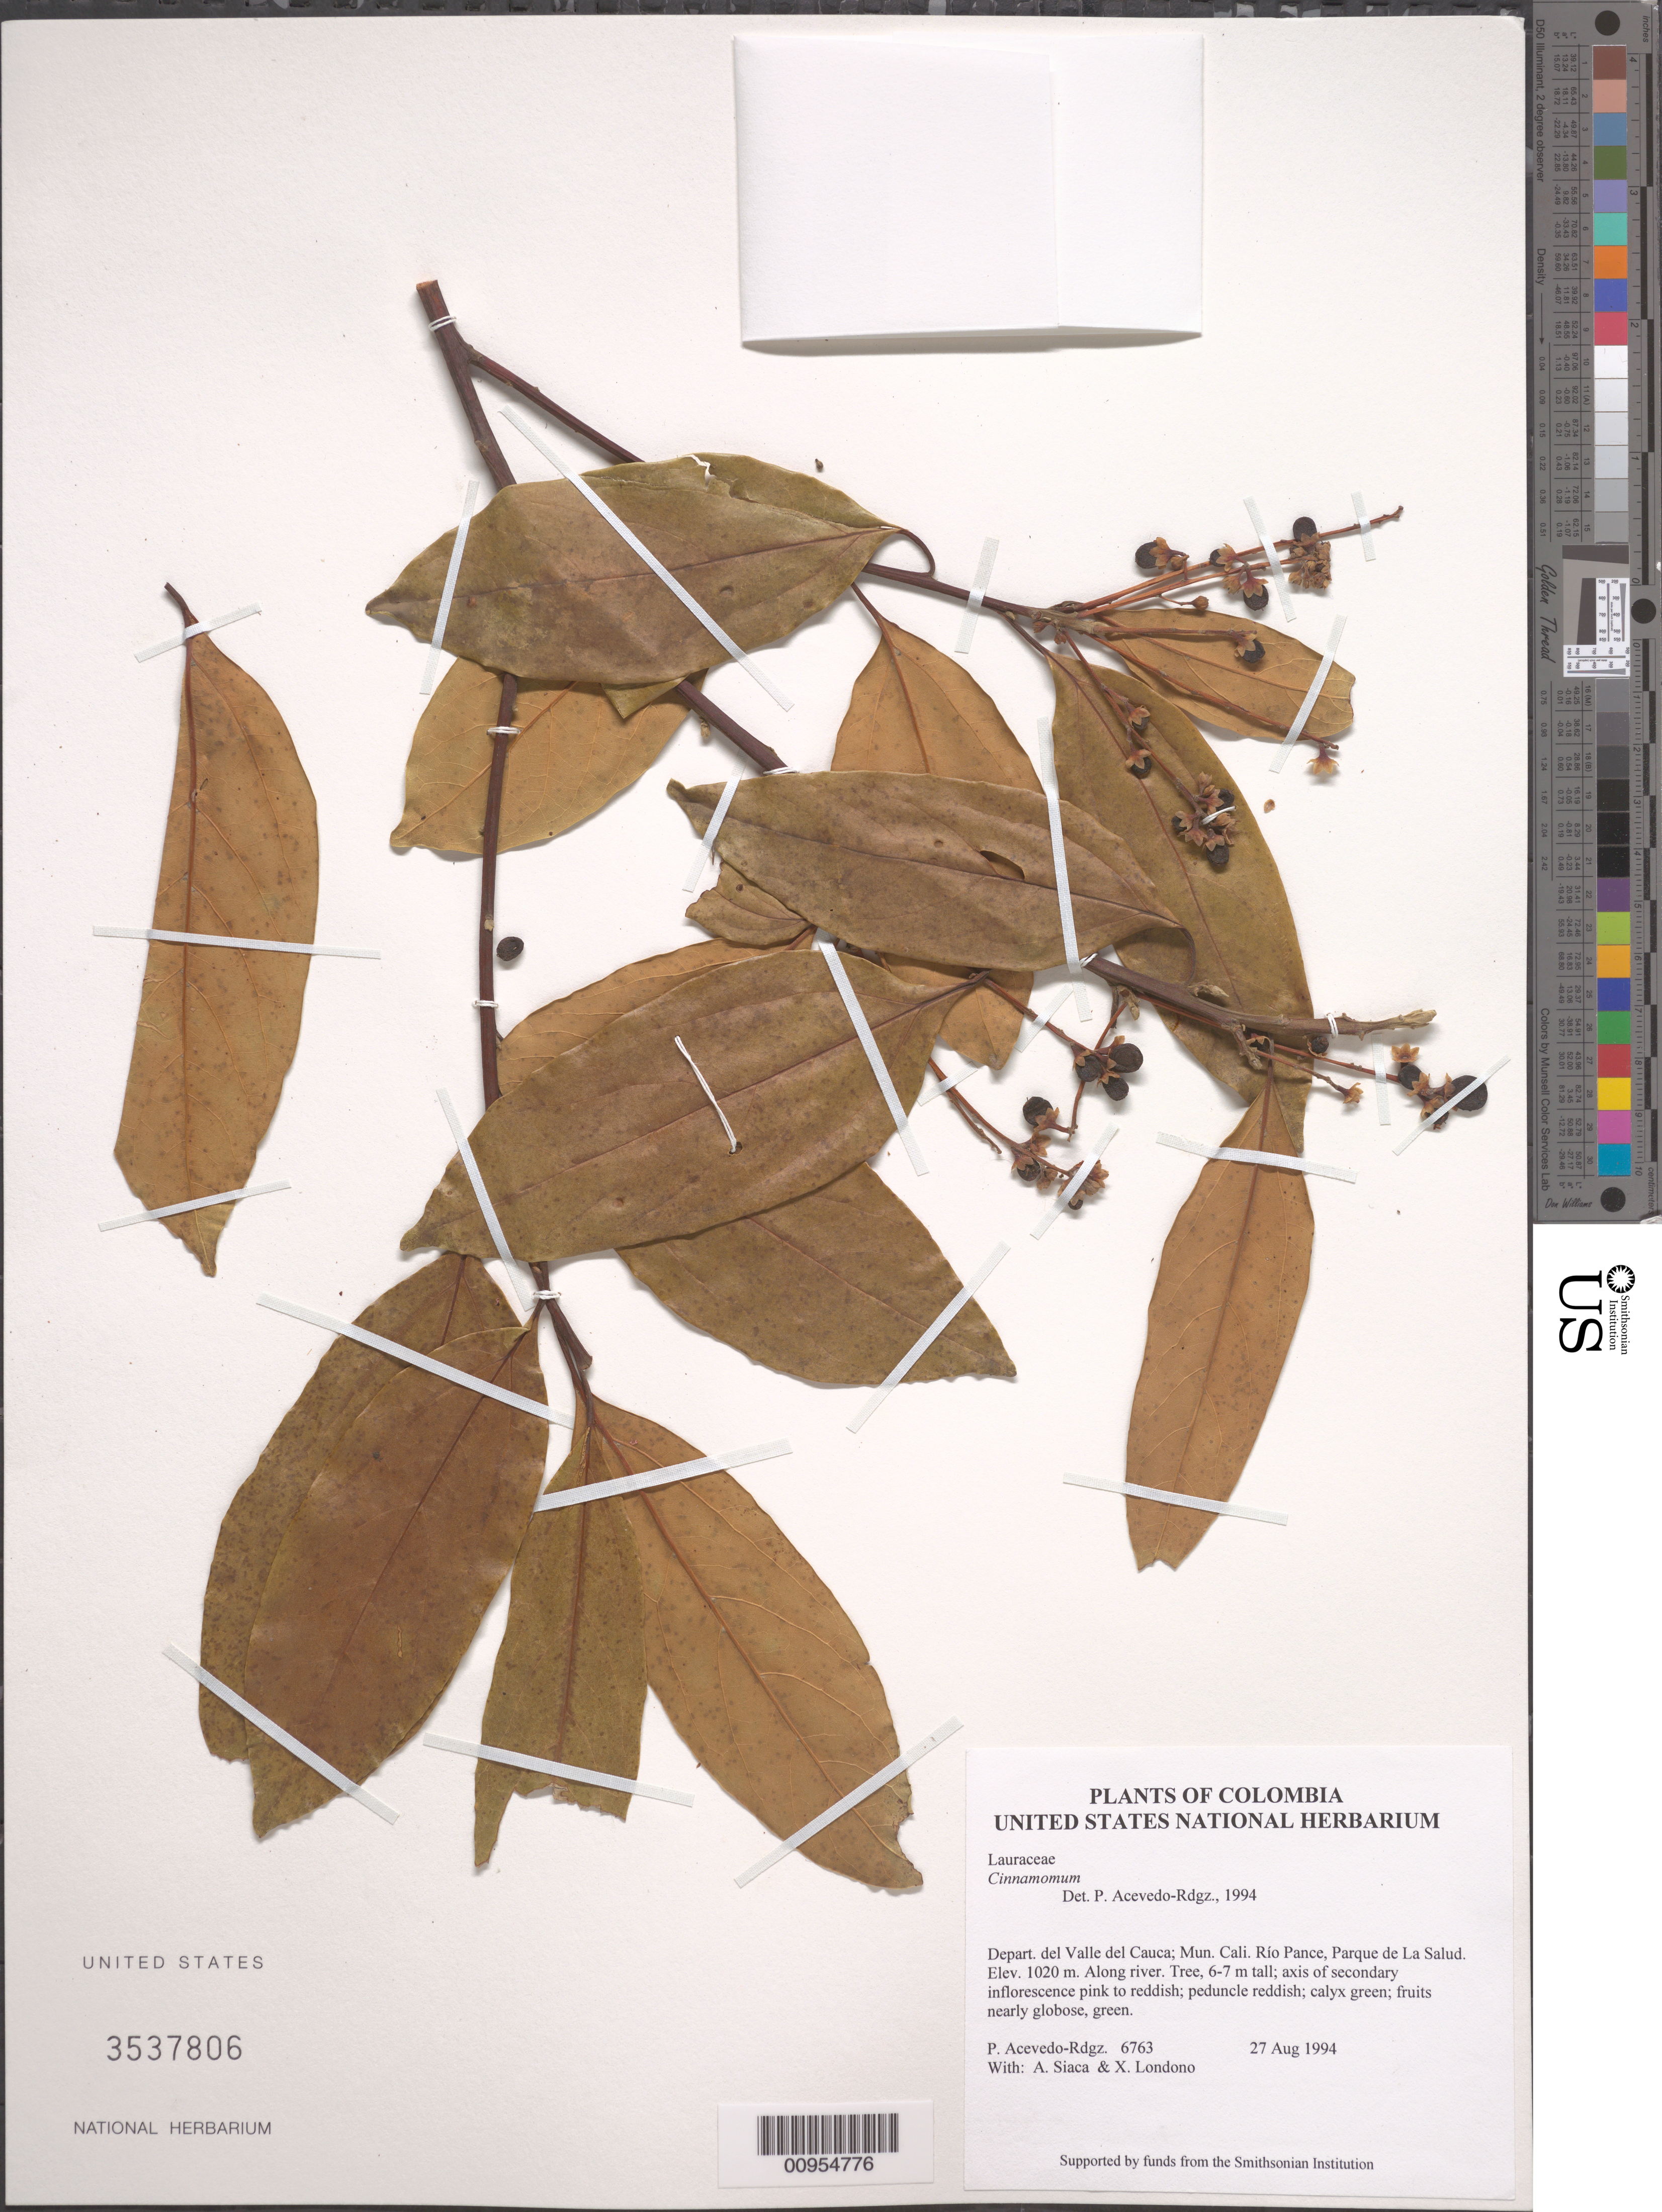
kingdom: Plantae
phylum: Tracheophyta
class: Magnoliopsida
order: Laurales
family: Lauraceae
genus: Cinnamomum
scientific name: Cinnamomum sp.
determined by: Acevedo-Rodríguez, P., (BOT), Smithsonian Institution - National Museum of Natural History (UNITED STATES)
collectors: P. Acevedo-Rodr., A. Siaca & X. Londoño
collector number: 6763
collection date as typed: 27 Aug 1994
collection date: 1994-08-27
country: Colombia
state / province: Valle del Cauca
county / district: Cali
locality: Depart. del Valle del Cauca; Mun. Cali. Río Pance, Parque de La Salud.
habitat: Along river.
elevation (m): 1020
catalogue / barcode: US 3537806